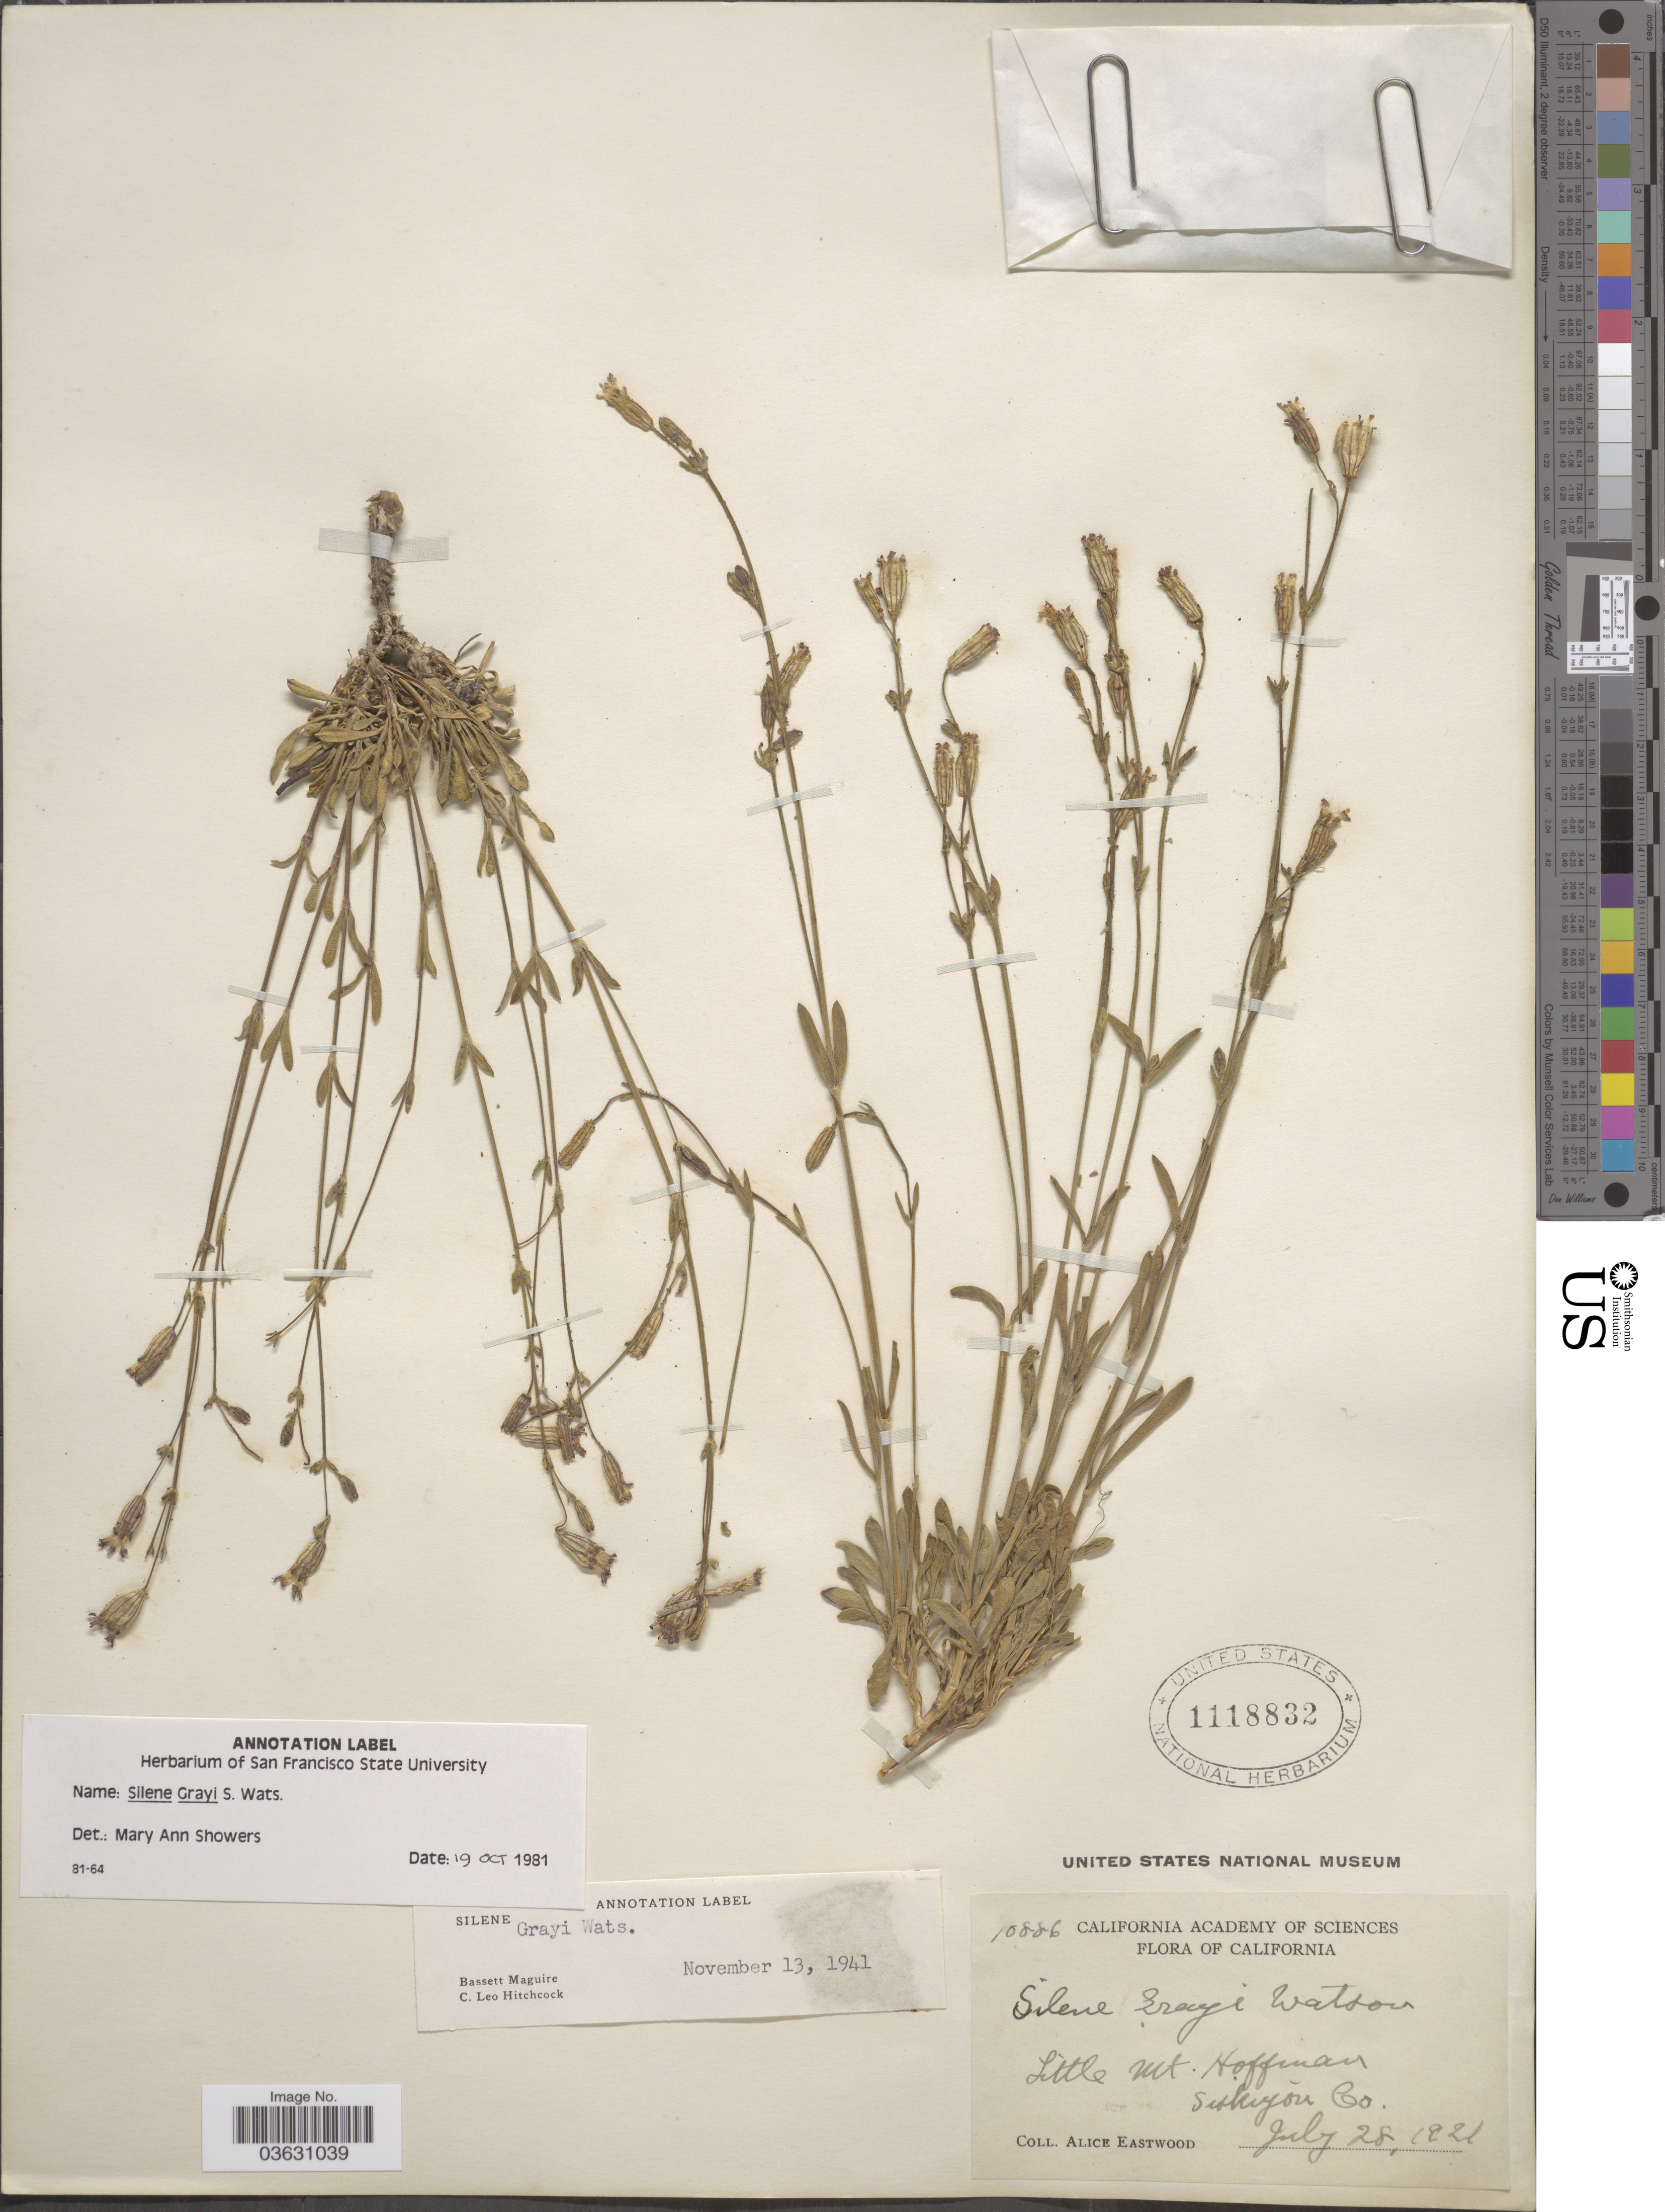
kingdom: Plantae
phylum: Tracheophyta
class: Magnoliopsida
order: Caryophyllales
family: Caryophyllaceae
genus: Silene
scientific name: Silene grayi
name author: S. Watson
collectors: A. Eastwood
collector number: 10886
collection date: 1921-07-28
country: United States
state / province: California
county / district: Siskiyou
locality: Little Mt. Hoffman. Siskiyou Co.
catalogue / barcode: US 1118832